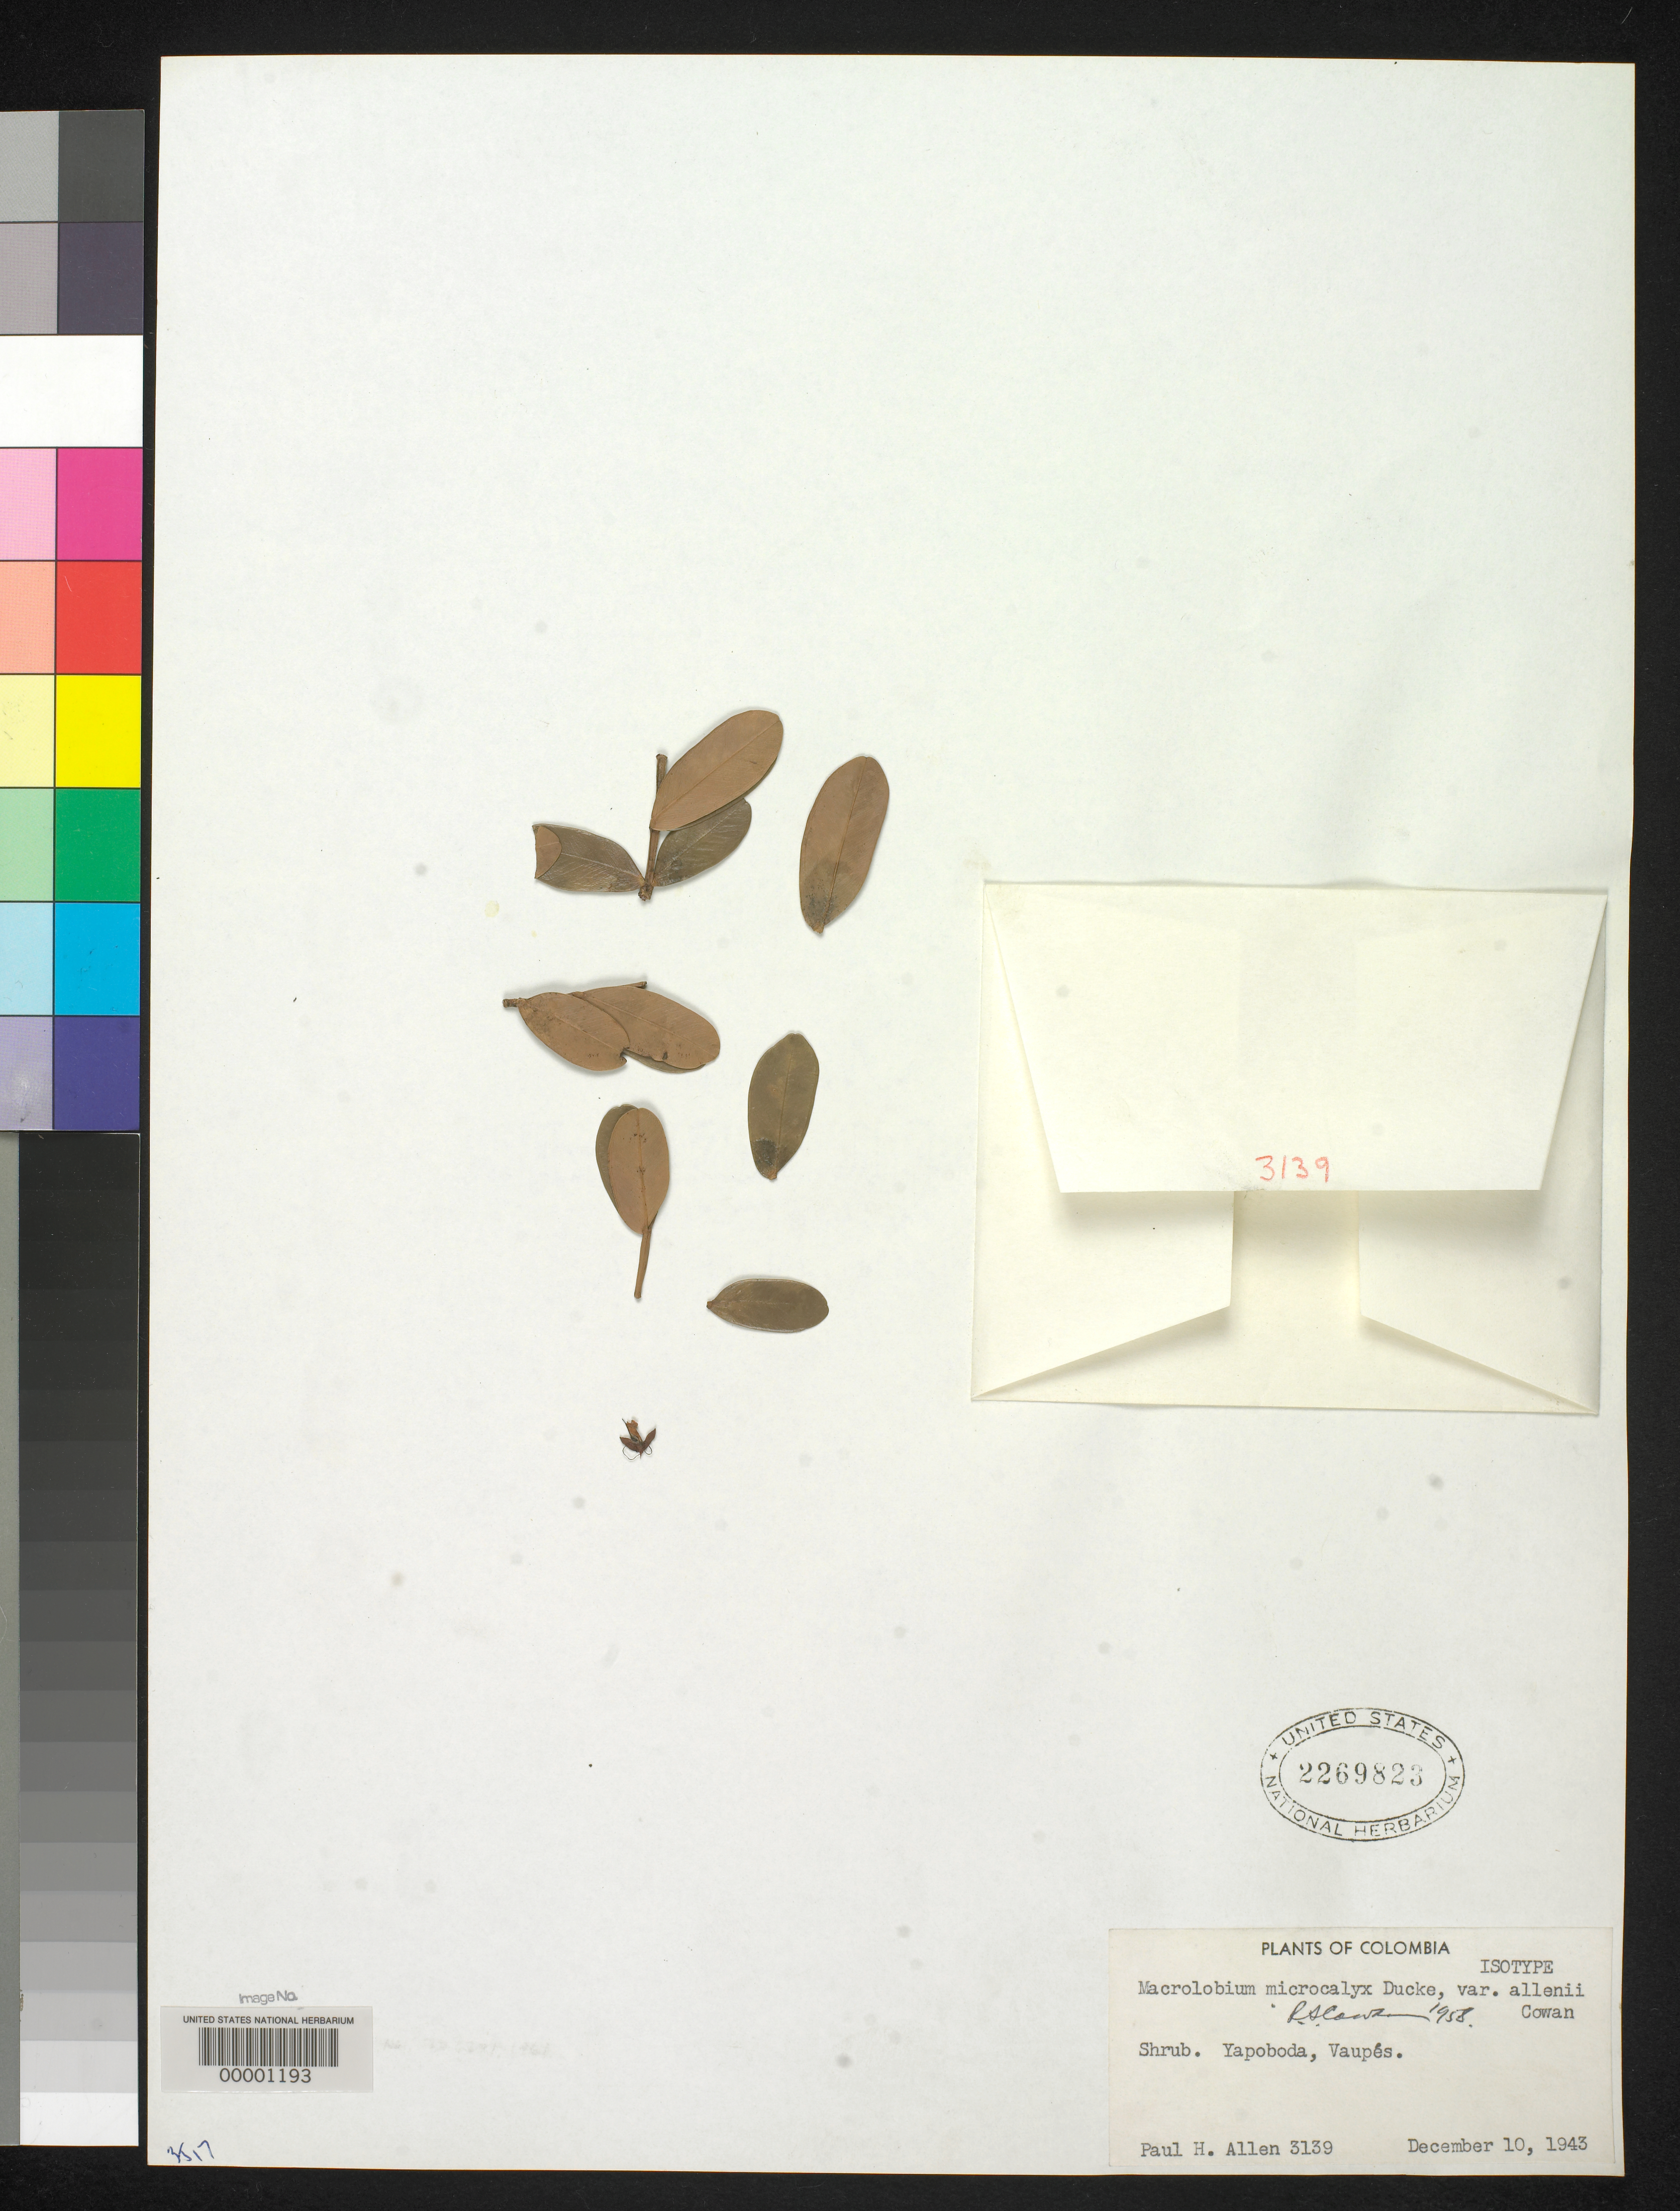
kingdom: Plantae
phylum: Tracheophyta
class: Magnoliopsida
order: Fabales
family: Fabaceae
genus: Macrolobium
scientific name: Macrolobium microcalyx var. allenii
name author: R.S. Cowan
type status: Isotype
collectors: P. H. Allen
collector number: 3139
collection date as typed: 10 Dec 1943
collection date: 1943-12-10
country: Colombia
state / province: Vaupés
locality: Yapoboda.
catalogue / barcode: US 2269823